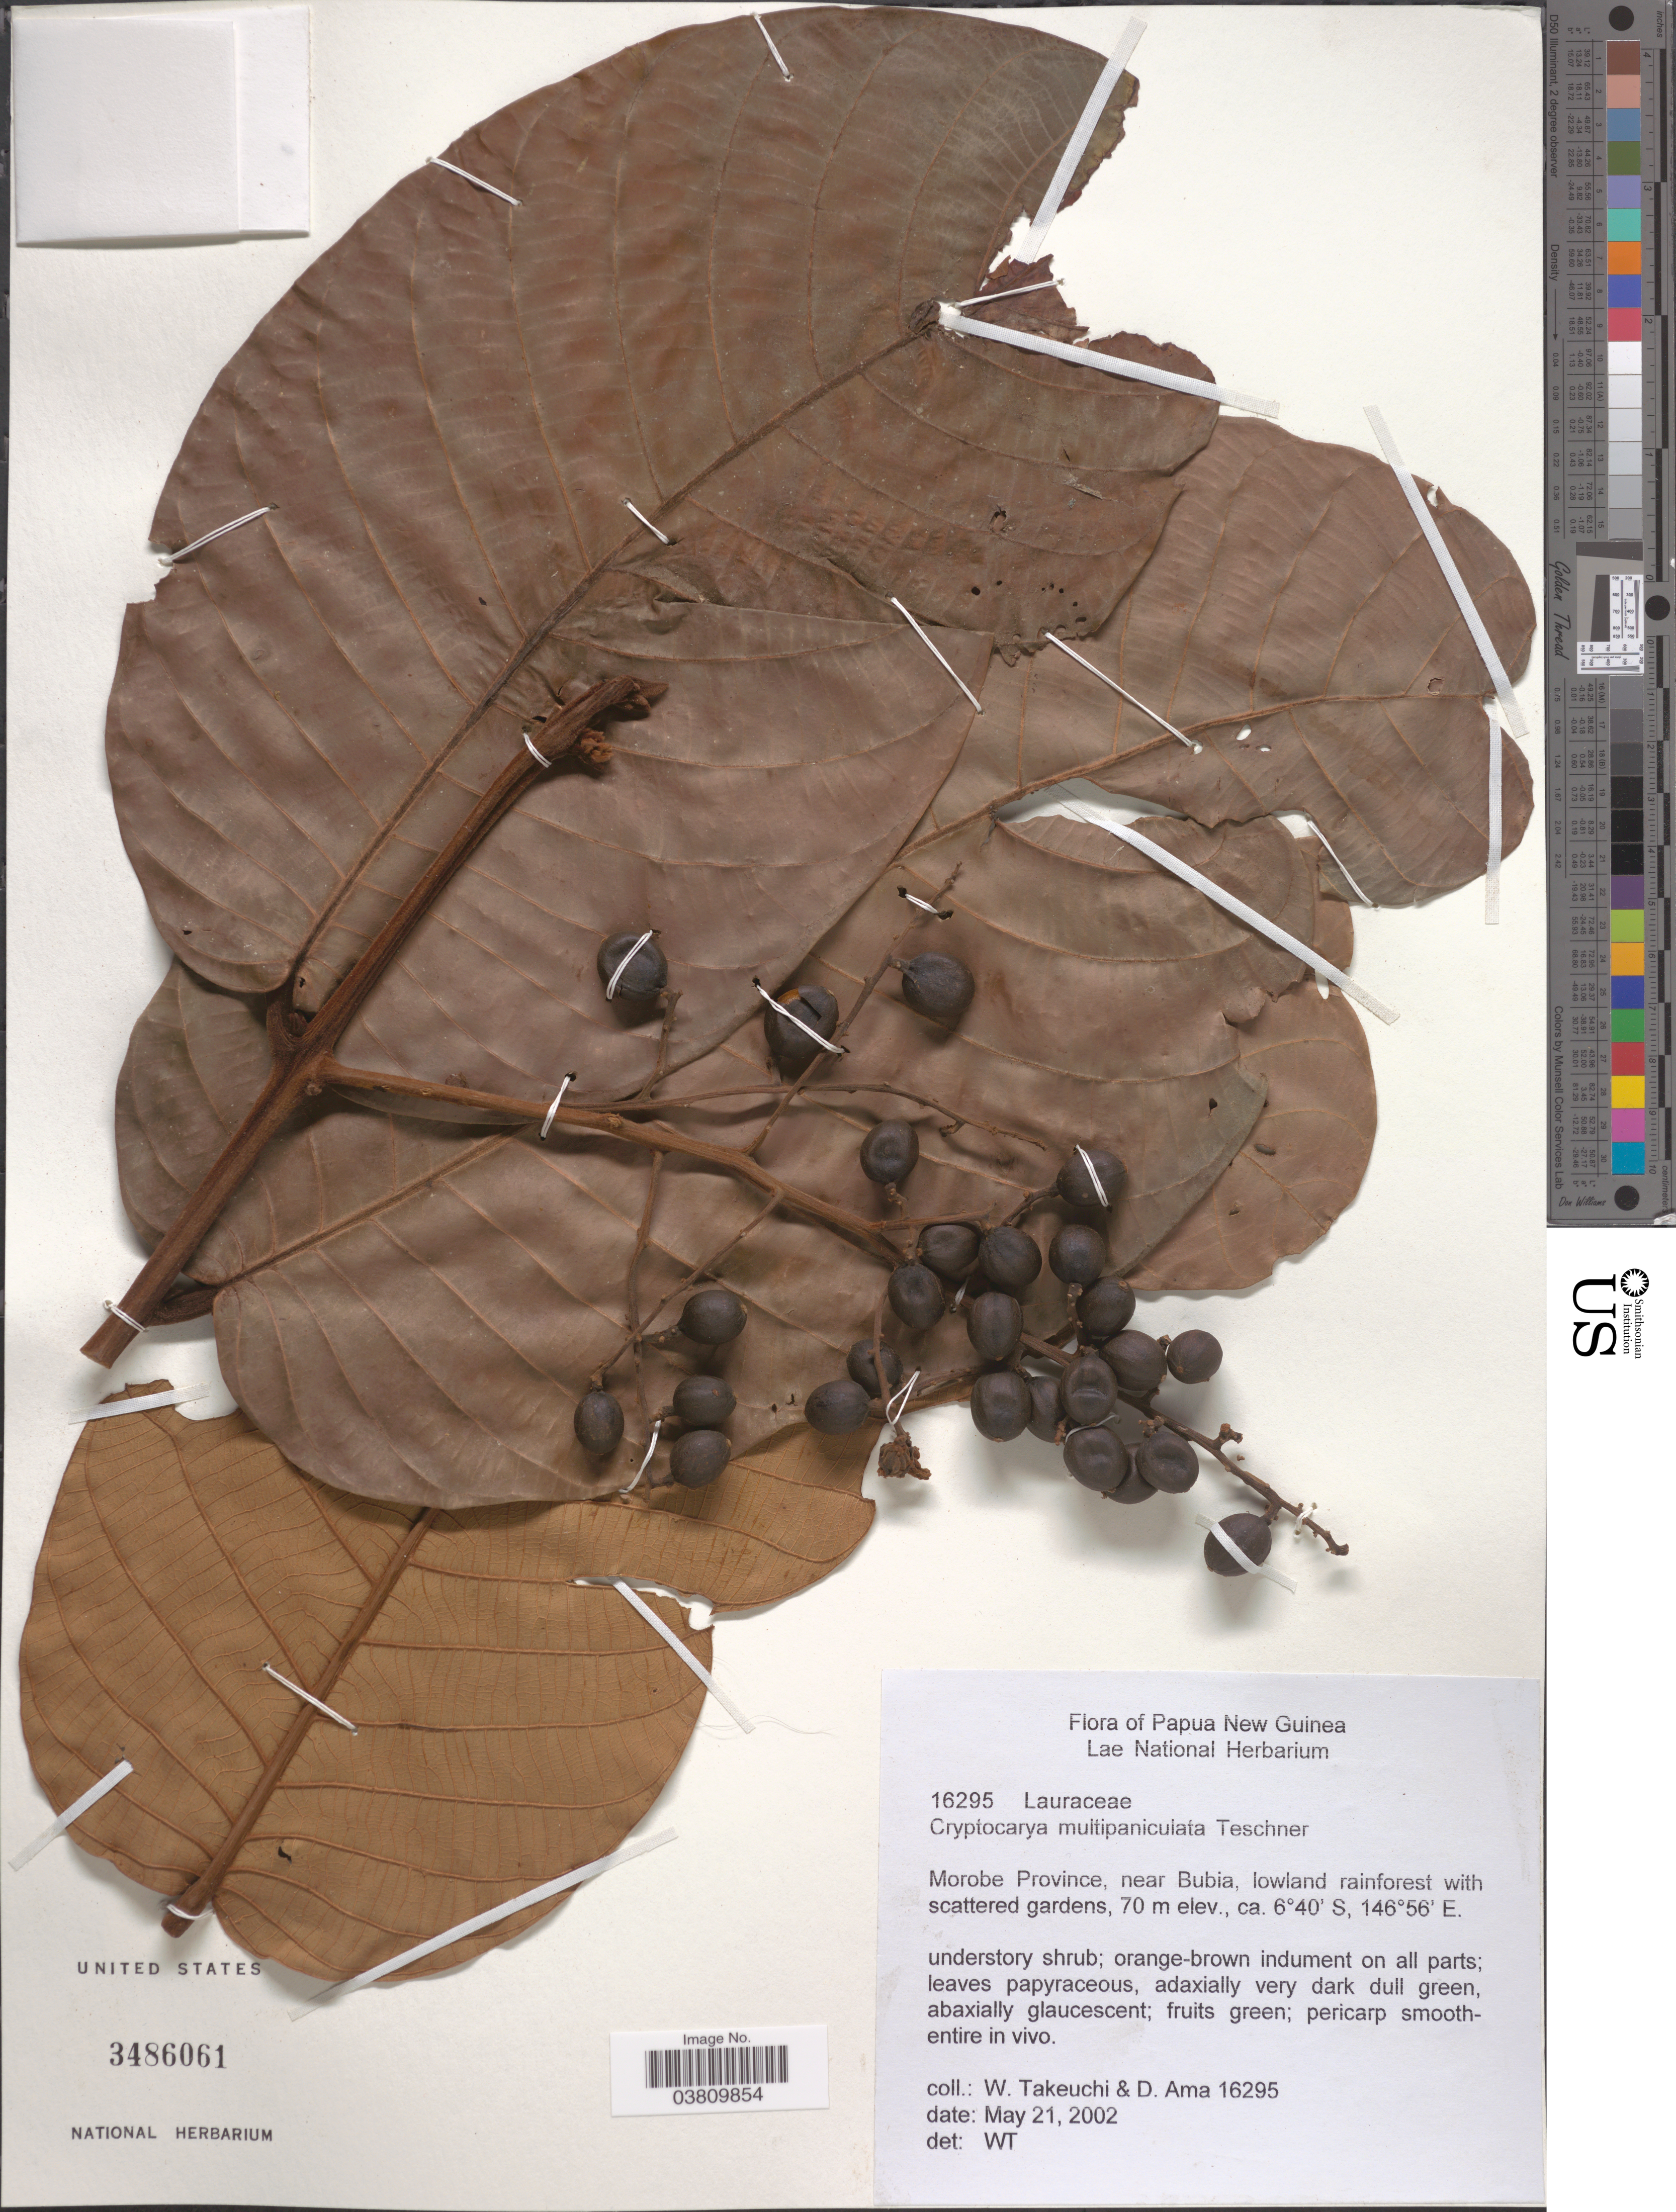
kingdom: Plantae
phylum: Tracheophyta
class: Magnoliopsida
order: Laurales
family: Lauraceae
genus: Cryptocarya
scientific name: Cryptocarya multipaniculata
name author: Teschner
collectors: W. Takeuchi & D. Ama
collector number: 16295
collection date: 2002-05-21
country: Papua New Guinea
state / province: Morobe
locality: Near Bubia.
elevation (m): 70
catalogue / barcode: US 3486061